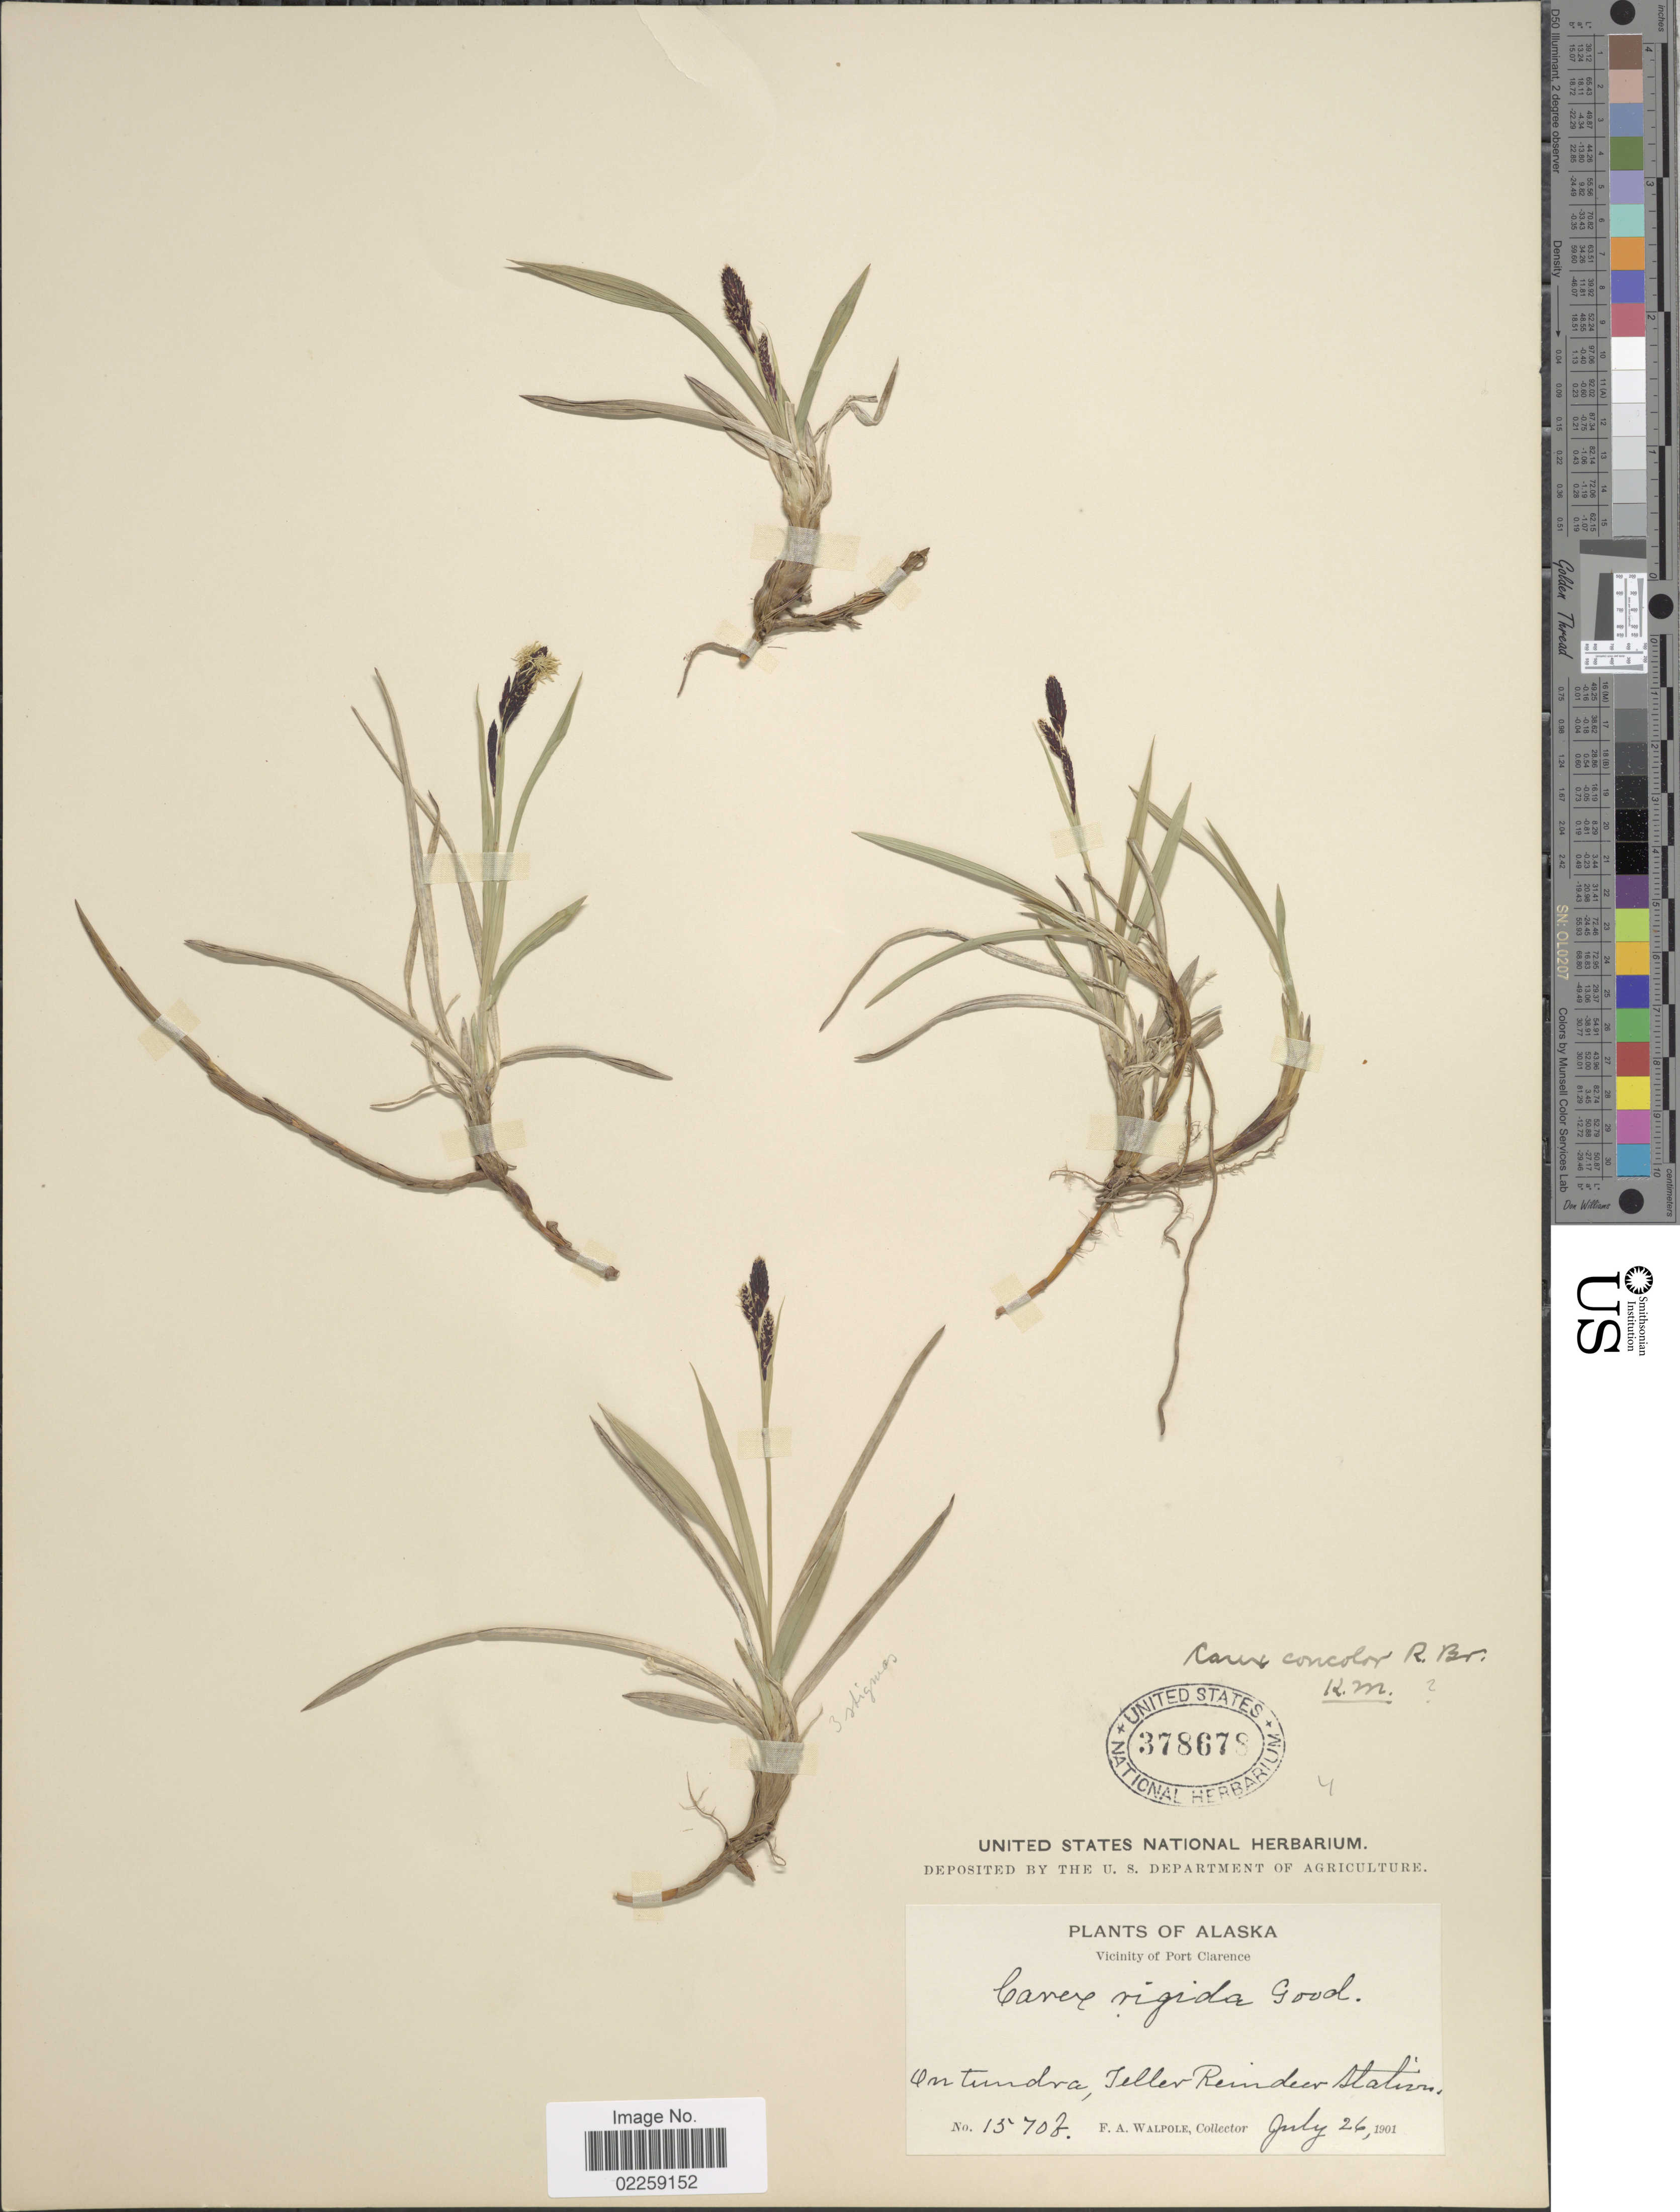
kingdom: Plantae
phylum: Tracheophyta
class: Liliopsida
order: Poales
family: Cyperaceae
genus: Carex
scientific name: Carex bigelowii subsp. lugens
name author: (Holm) T.V. Egorova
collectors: F. Walpole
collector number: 1570F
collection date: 1901-07-26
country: United States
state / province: Alaska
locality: Vicinity of Port Clarence. On tundra, Teller Reindeer Station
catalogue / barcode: US 378678